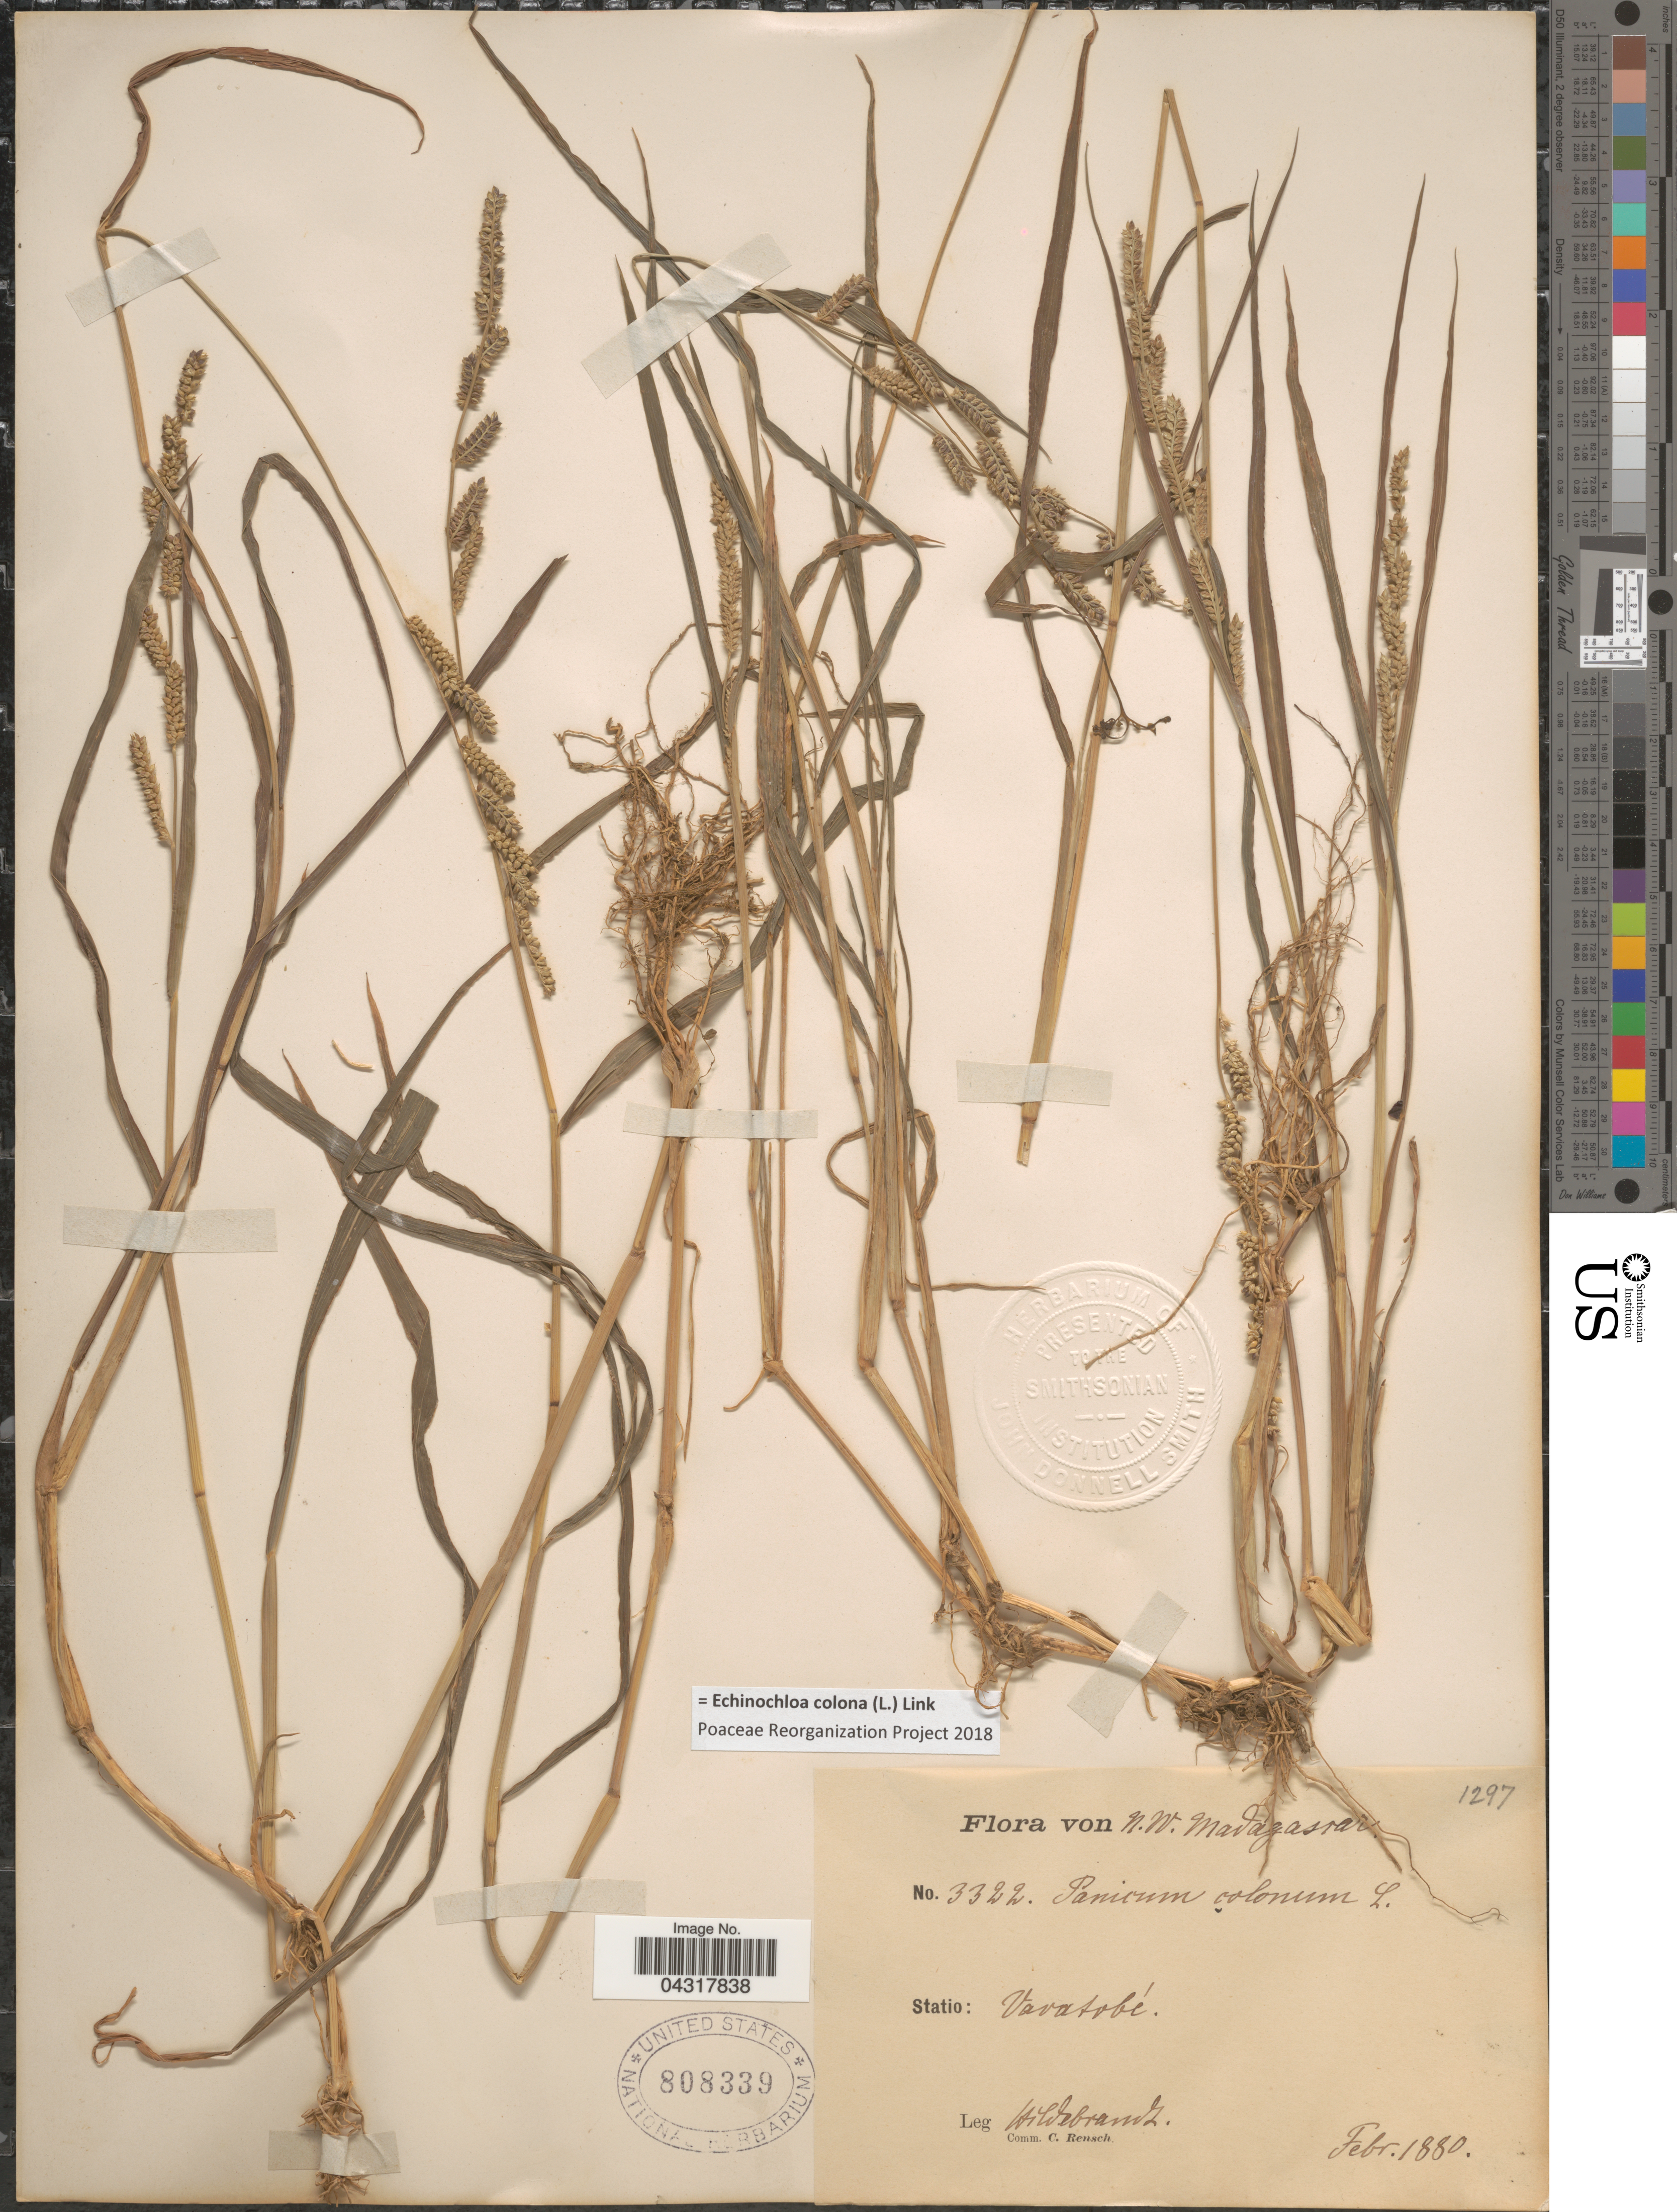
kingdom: Plantae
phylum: Tracheophyta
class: Liliopsida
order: Poales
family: Poaceae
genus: Echinochloa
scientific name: Echinochloa colona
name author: (L.) Link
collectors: J. Hildebrandt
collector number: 3322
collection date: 1880-02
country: Madagascar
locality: N. W. Madagascar. Statio: Vavatobé.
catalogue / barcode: US 808339